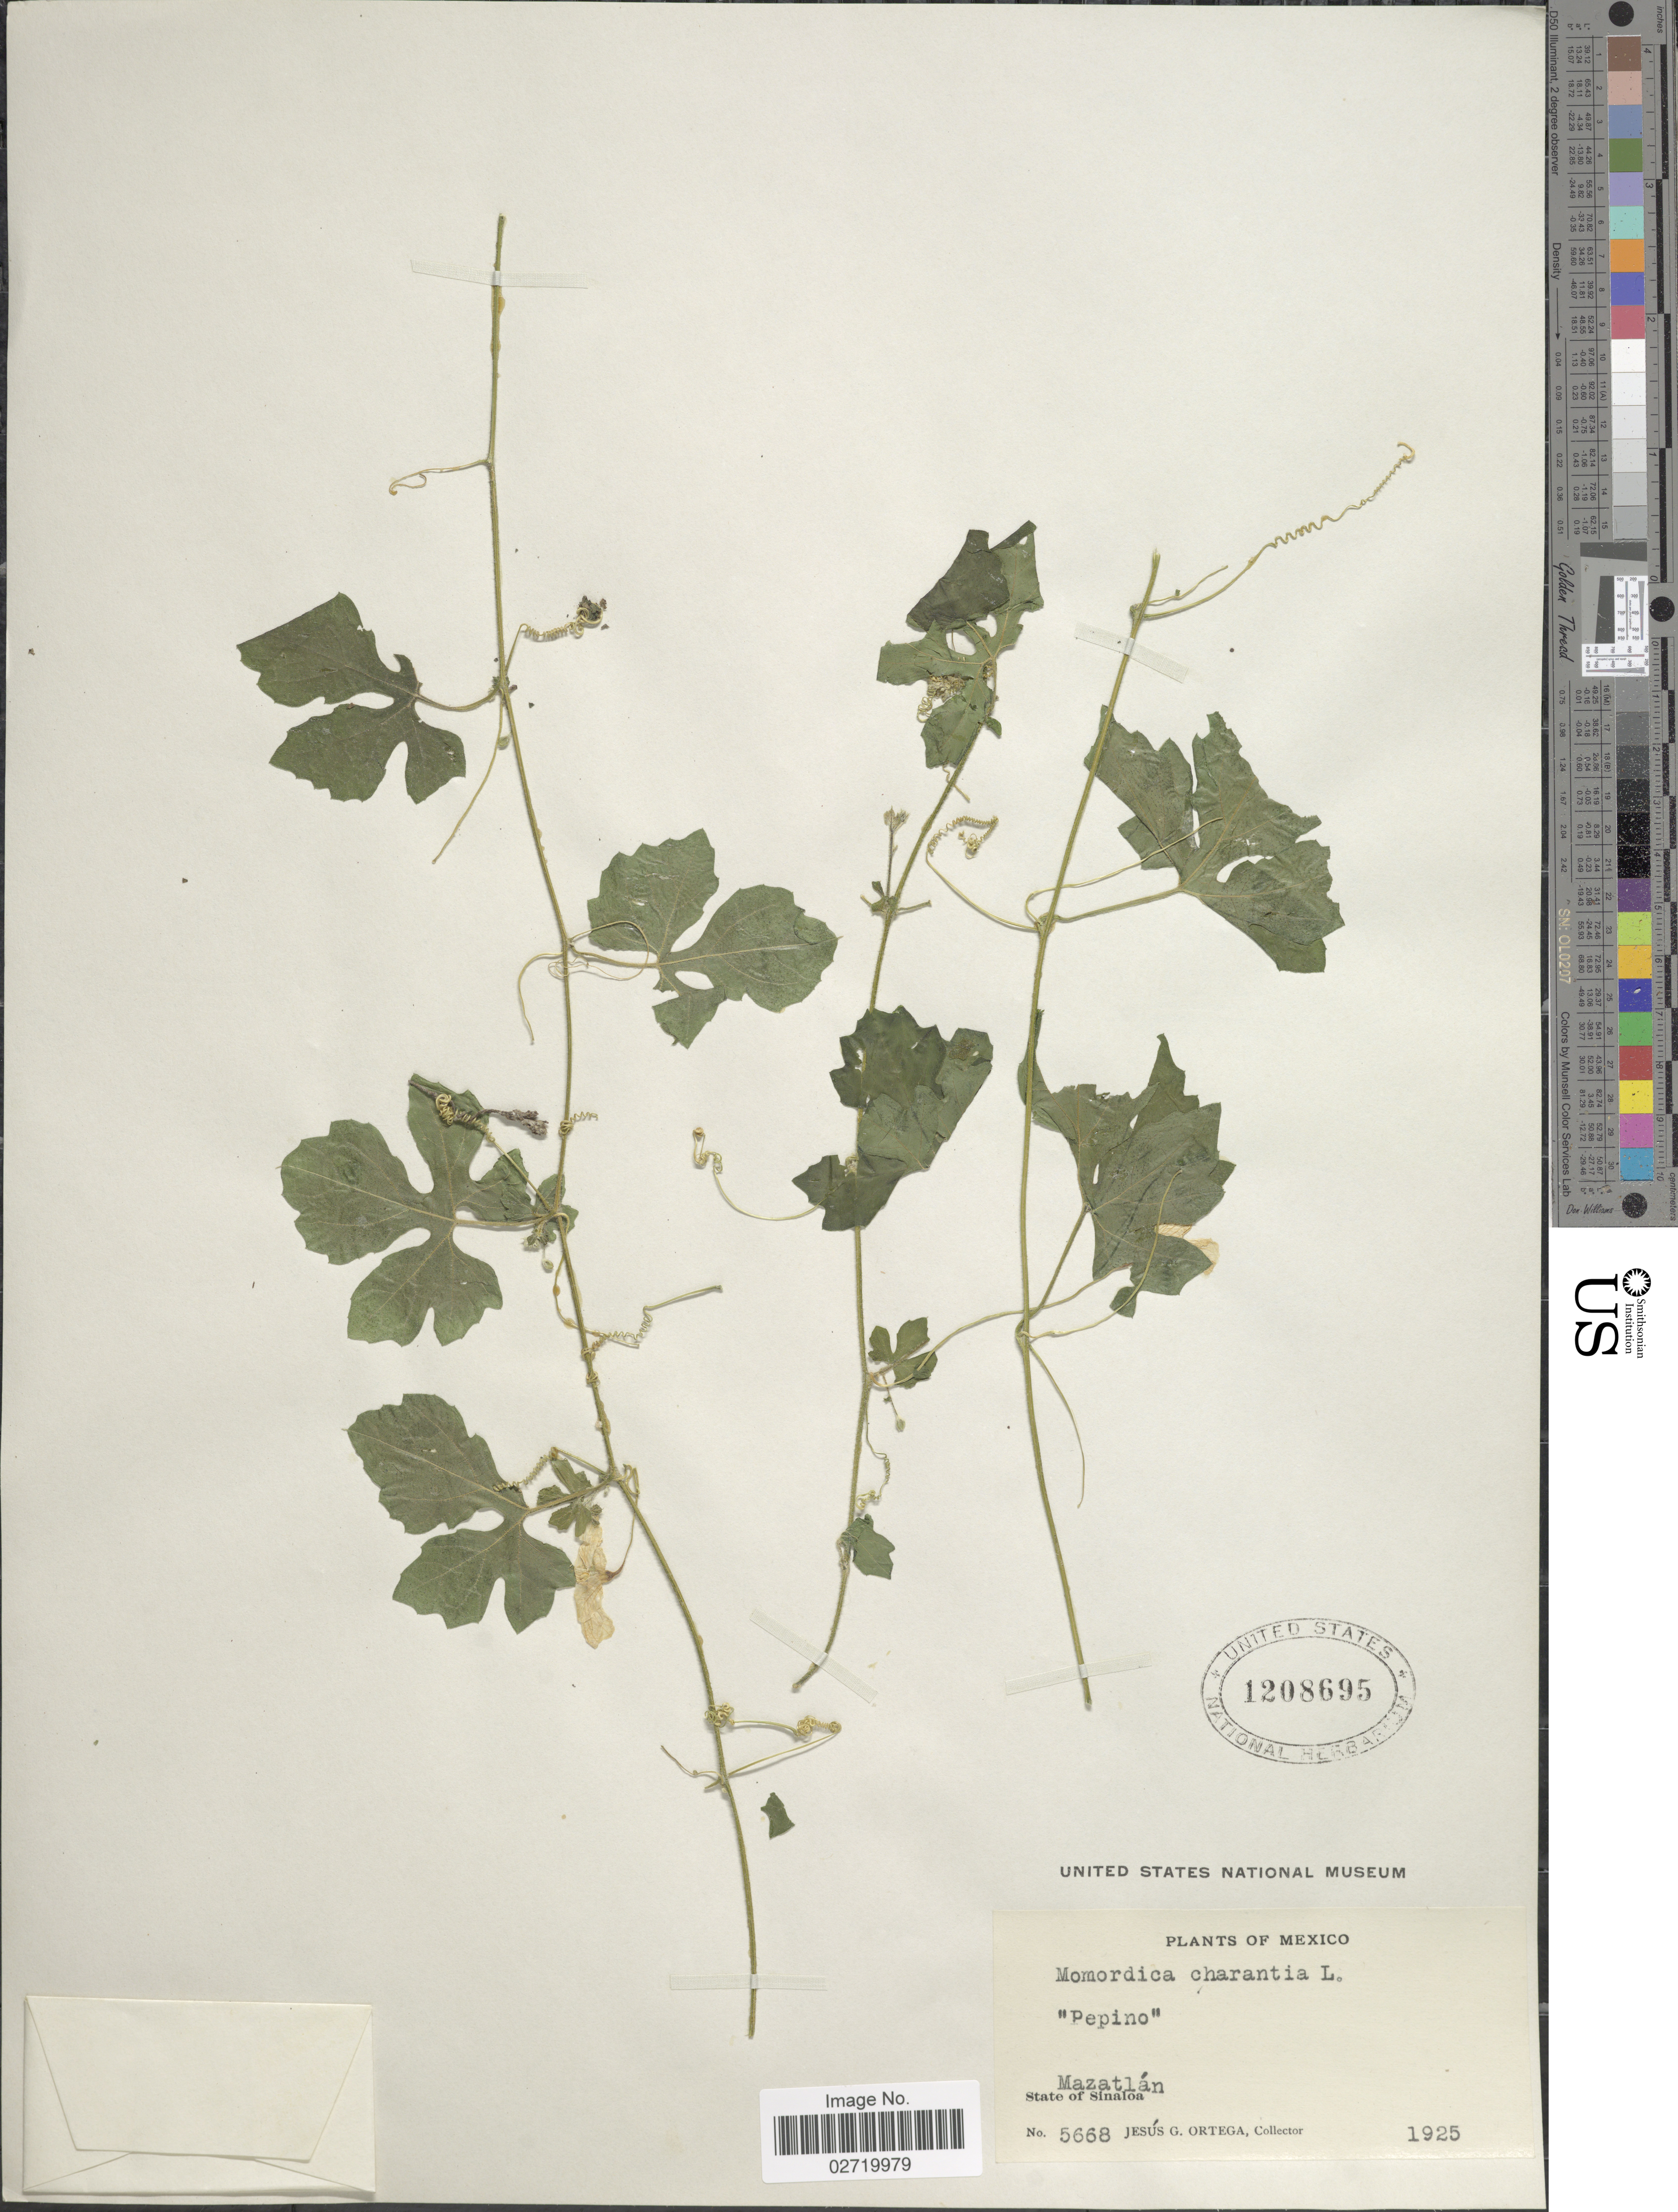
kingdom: Plantae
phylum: Tracheophyta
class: Magnoliopsida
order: Cucurbitales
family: Cucurbitaceae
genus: Momordica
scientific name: Momordica charantia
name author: L.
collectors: J. Ortega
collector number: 5668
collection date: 1925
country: Mexico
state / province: Sinaloa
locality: Mazatlan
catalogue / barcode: US 128695